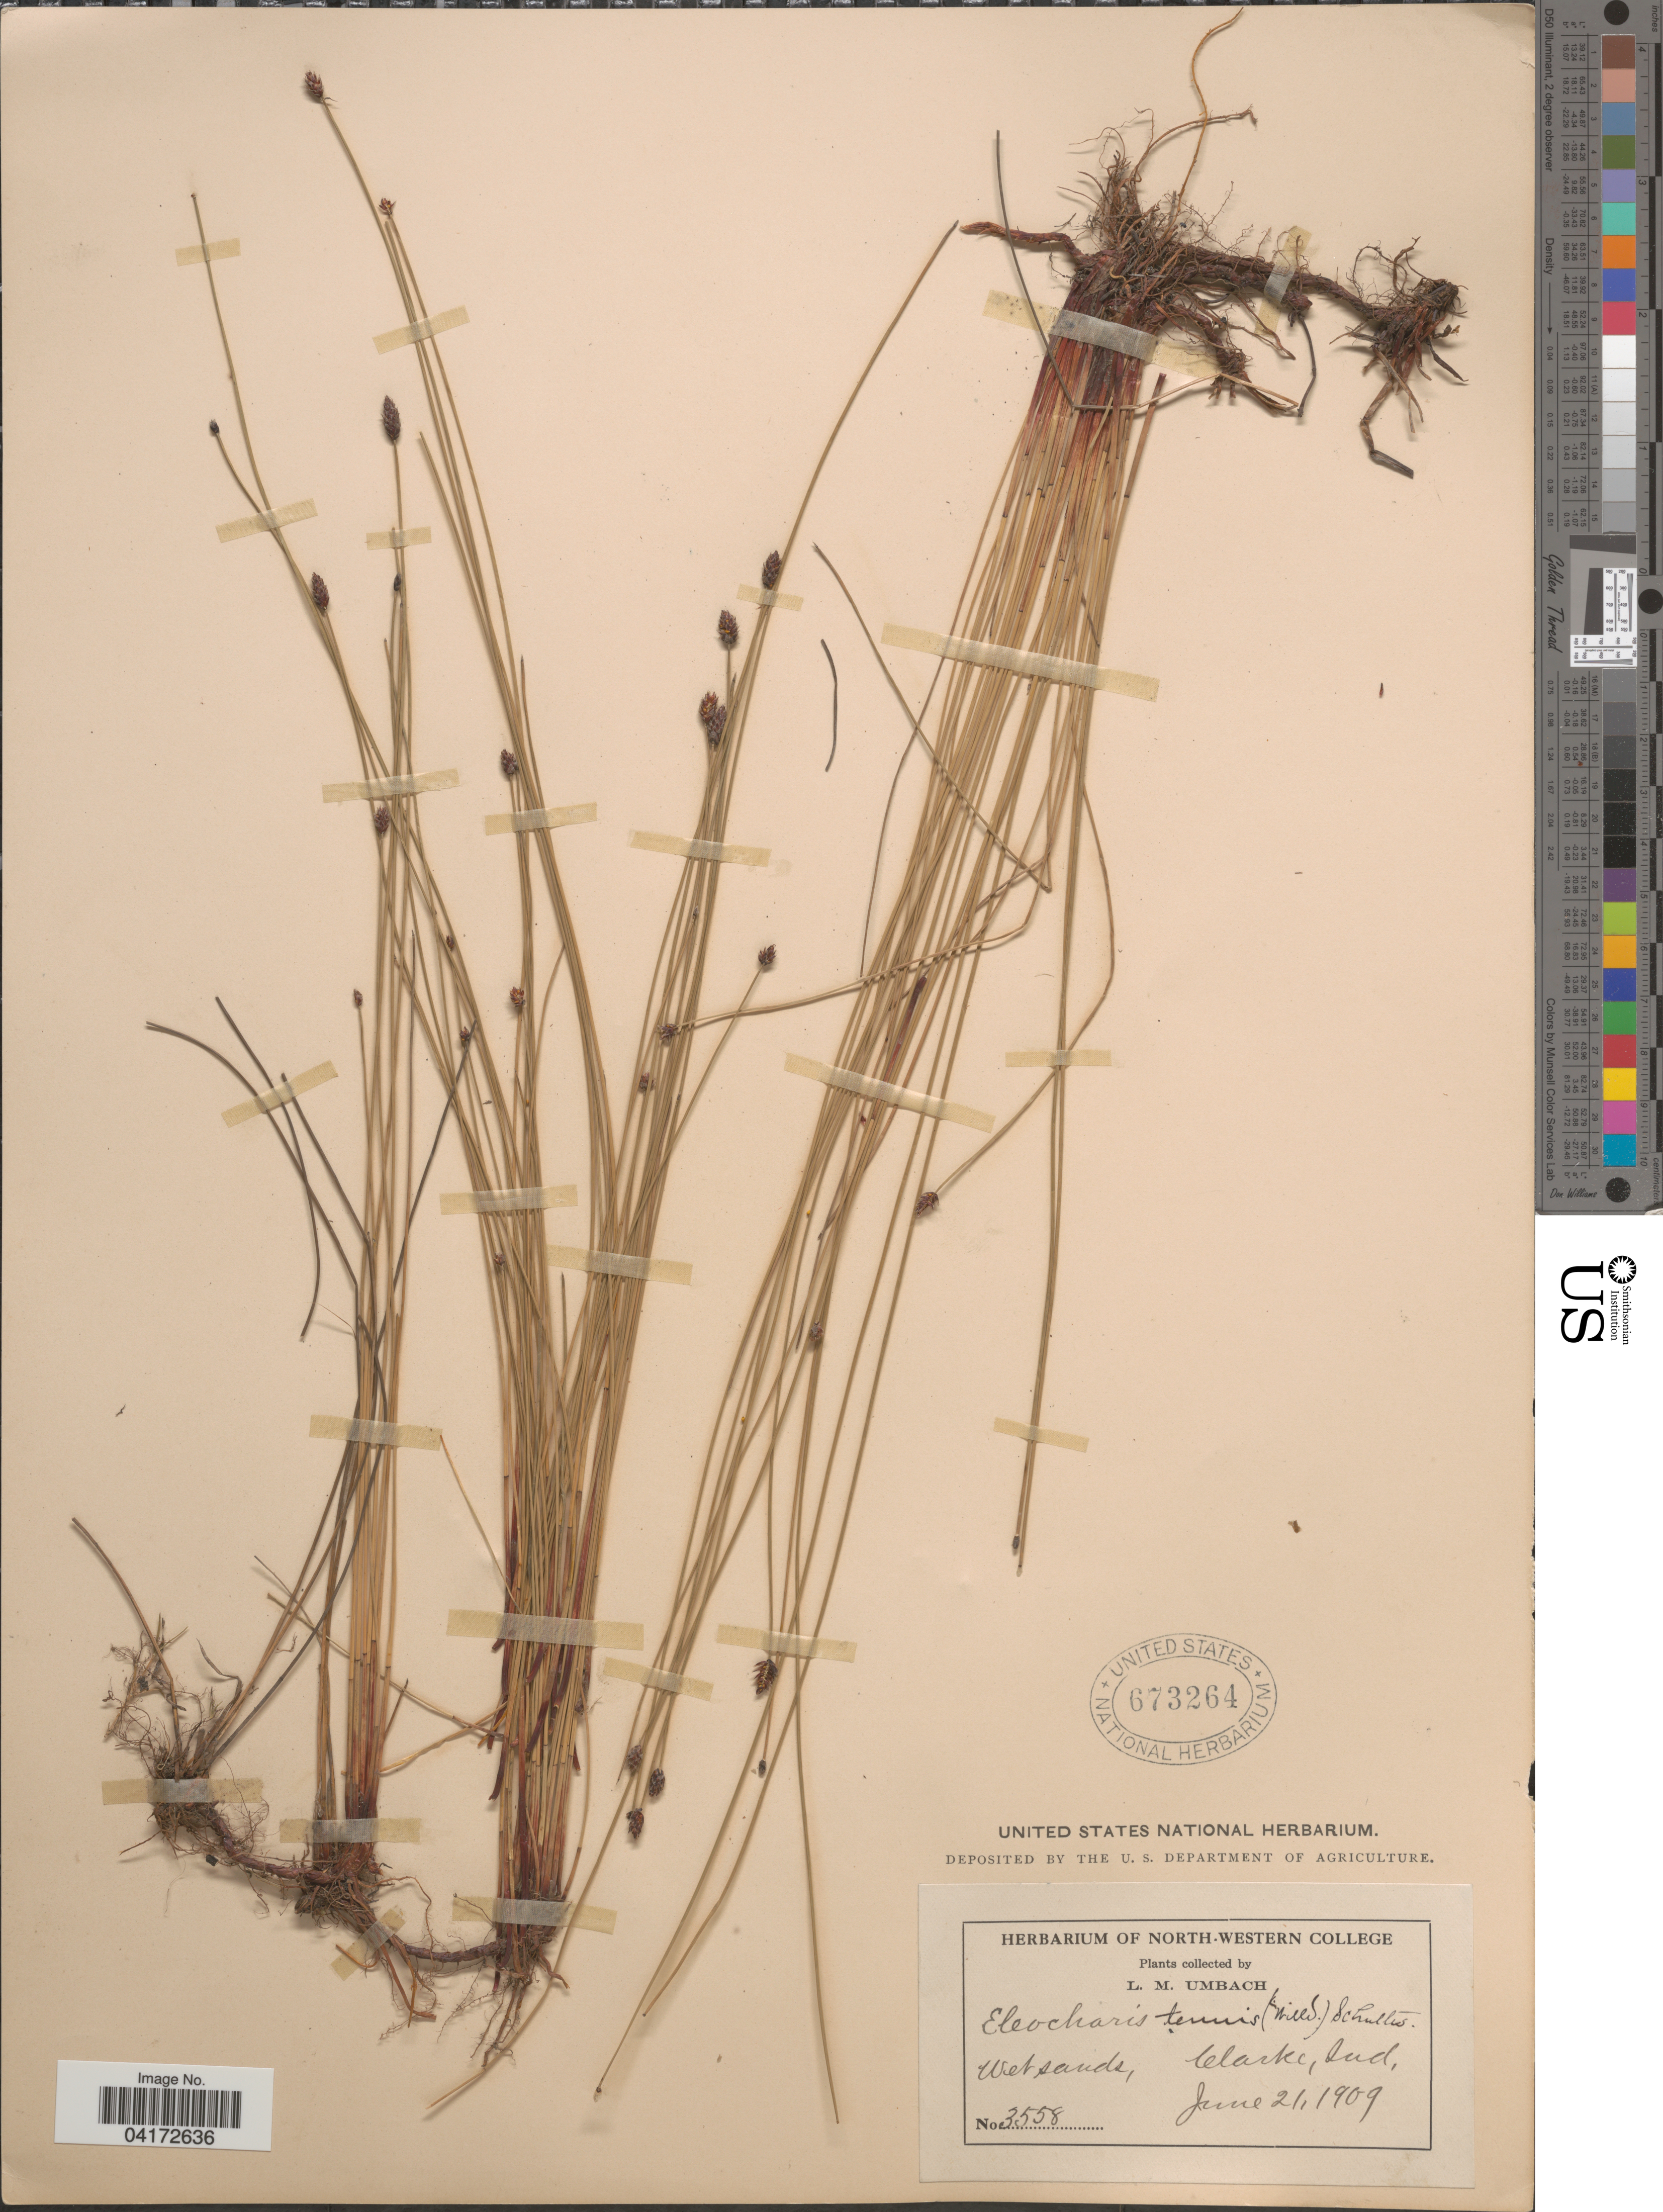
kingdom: Plantae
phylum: Tracheophyta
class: Liliopsida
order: Poales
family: Cyperaceae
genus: Eleocharis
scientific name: Eleocharis tenuis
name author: (Willd.) Schult.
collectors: L. M. Umbach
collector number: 3558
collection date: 1909-06-21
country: United States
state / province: Indiana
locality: Clarke.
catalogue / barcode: US 673264